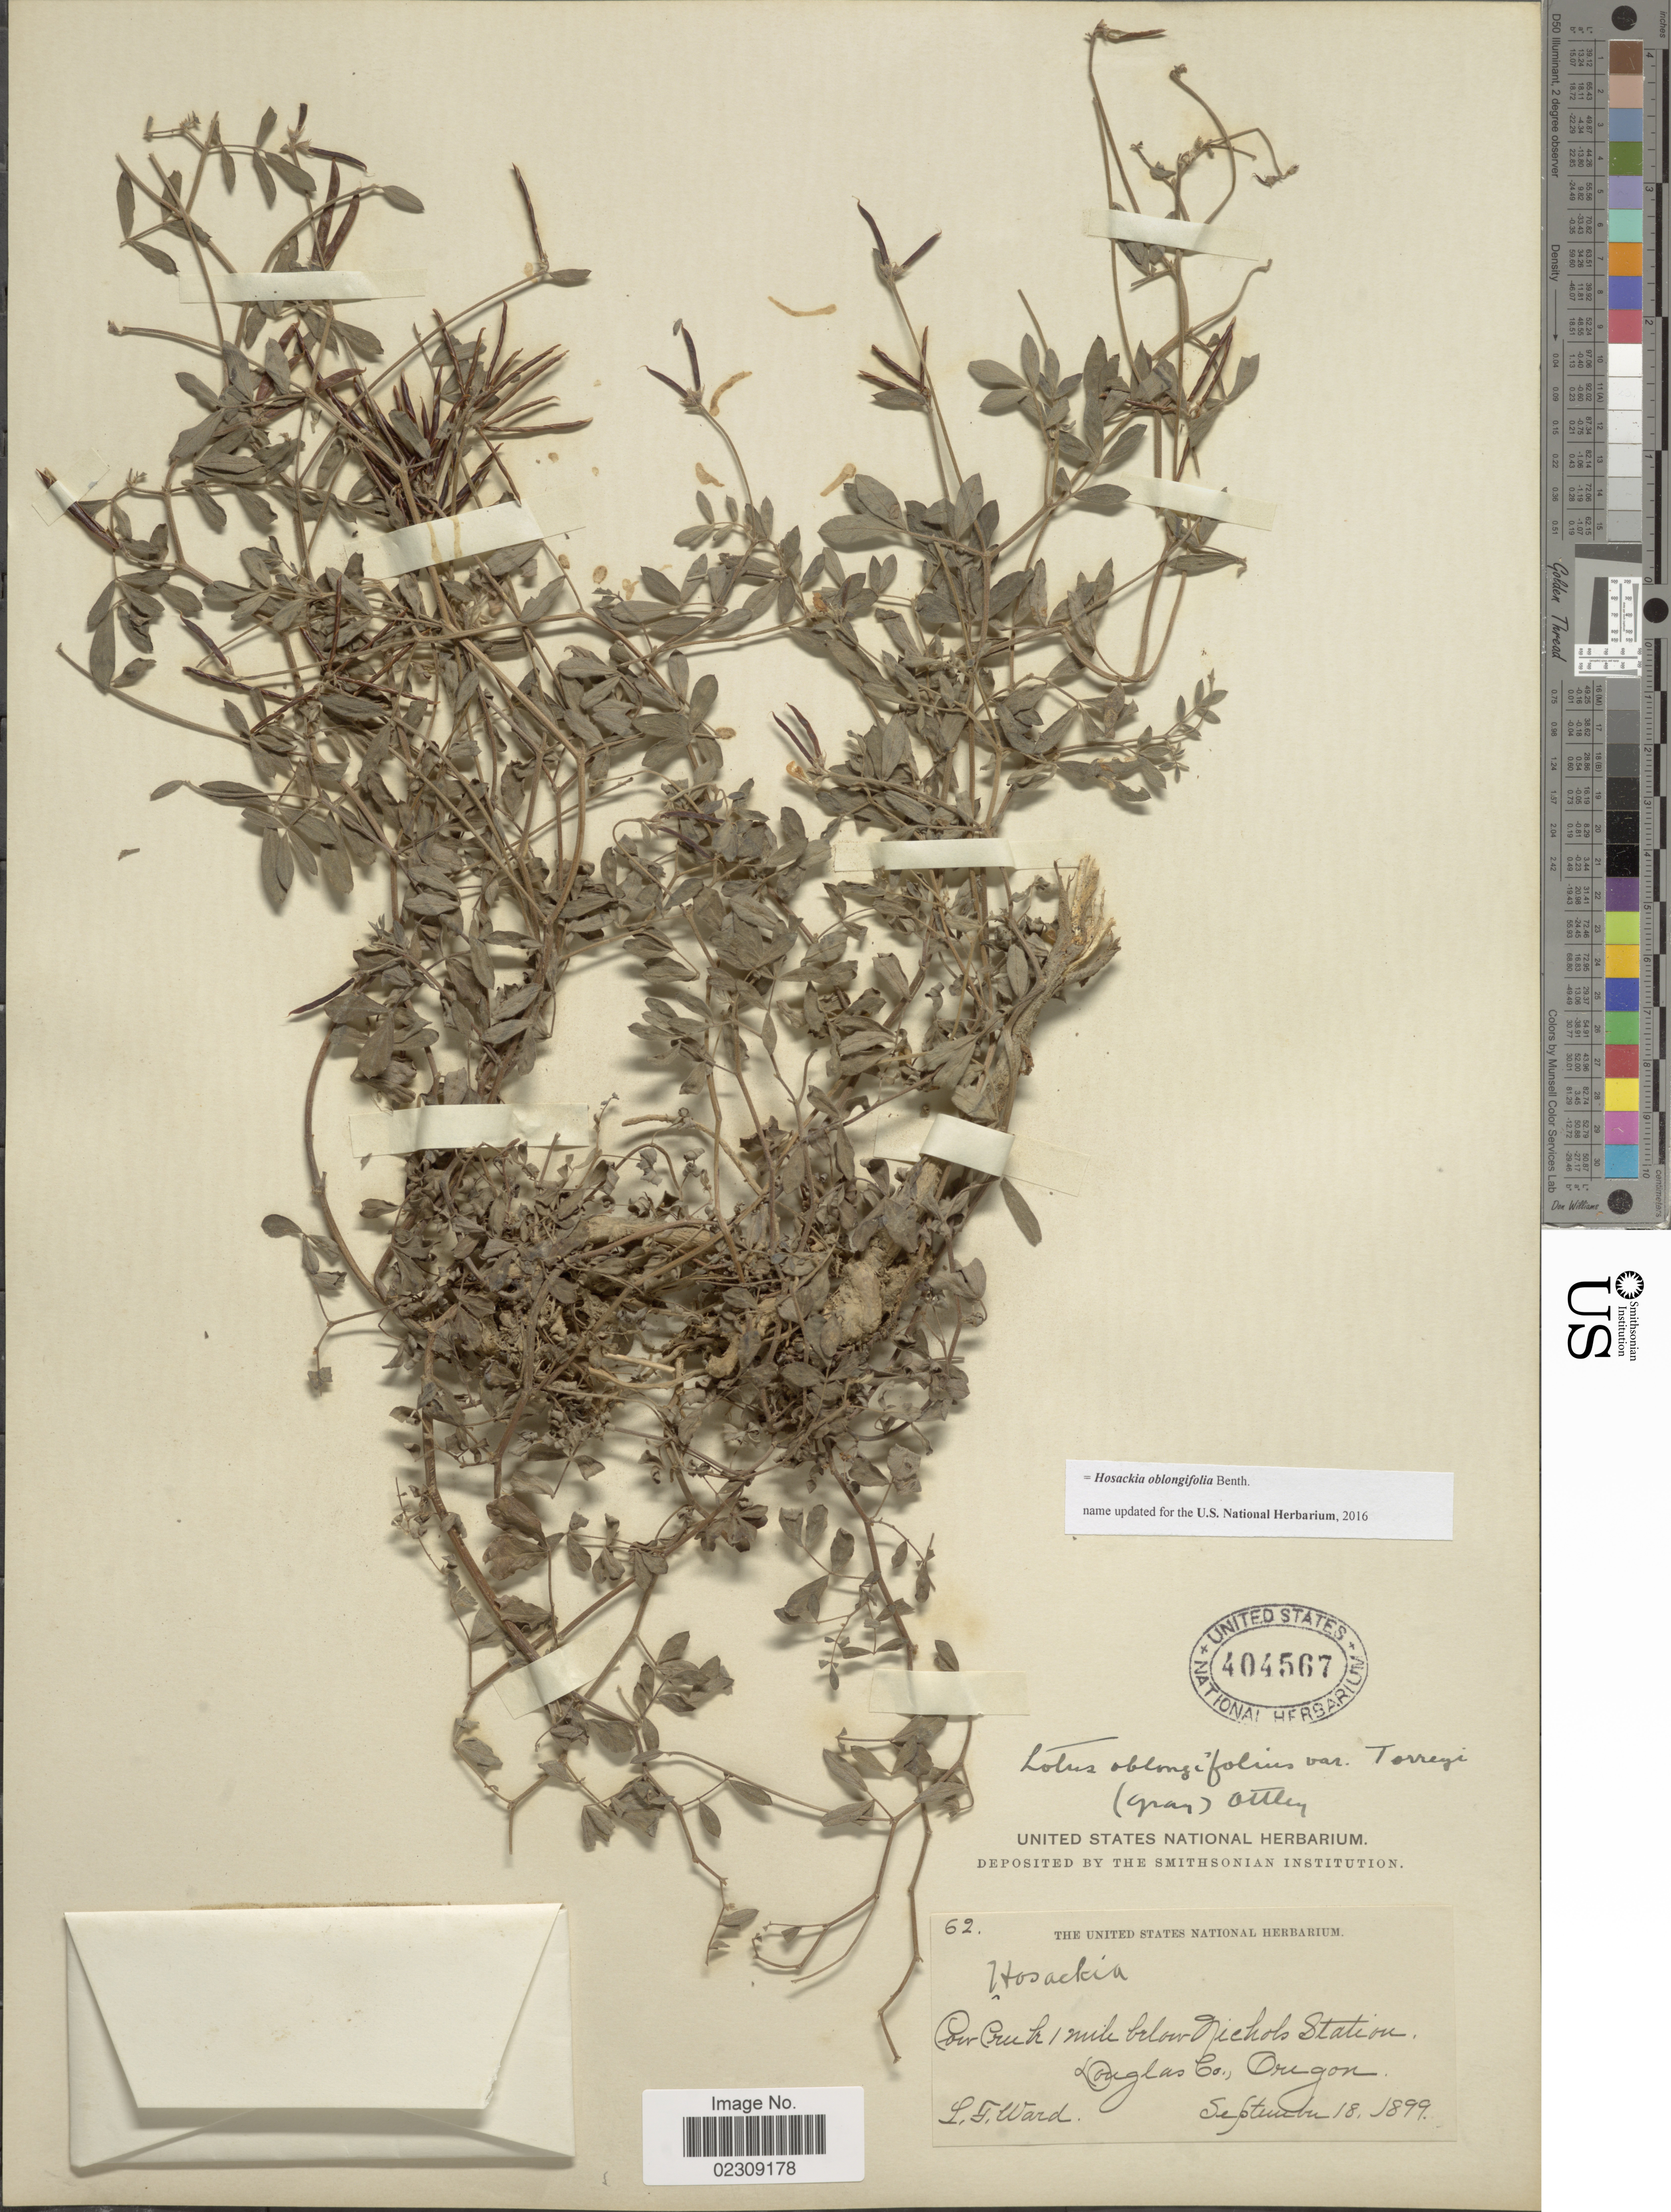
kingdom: Plantae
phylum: Tracheophyta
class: Magnoliopsida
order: Fabales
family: Fabaceae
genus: Hosackia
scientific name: Hosackia oblongifolia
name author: Benth.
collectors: L. Ward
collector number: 62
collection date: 1899-09-18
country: United States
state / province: Oregon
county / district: Douglas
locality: Cour Creek 1 mile below Nichols Station, Douglas Co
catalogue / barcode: US 404567